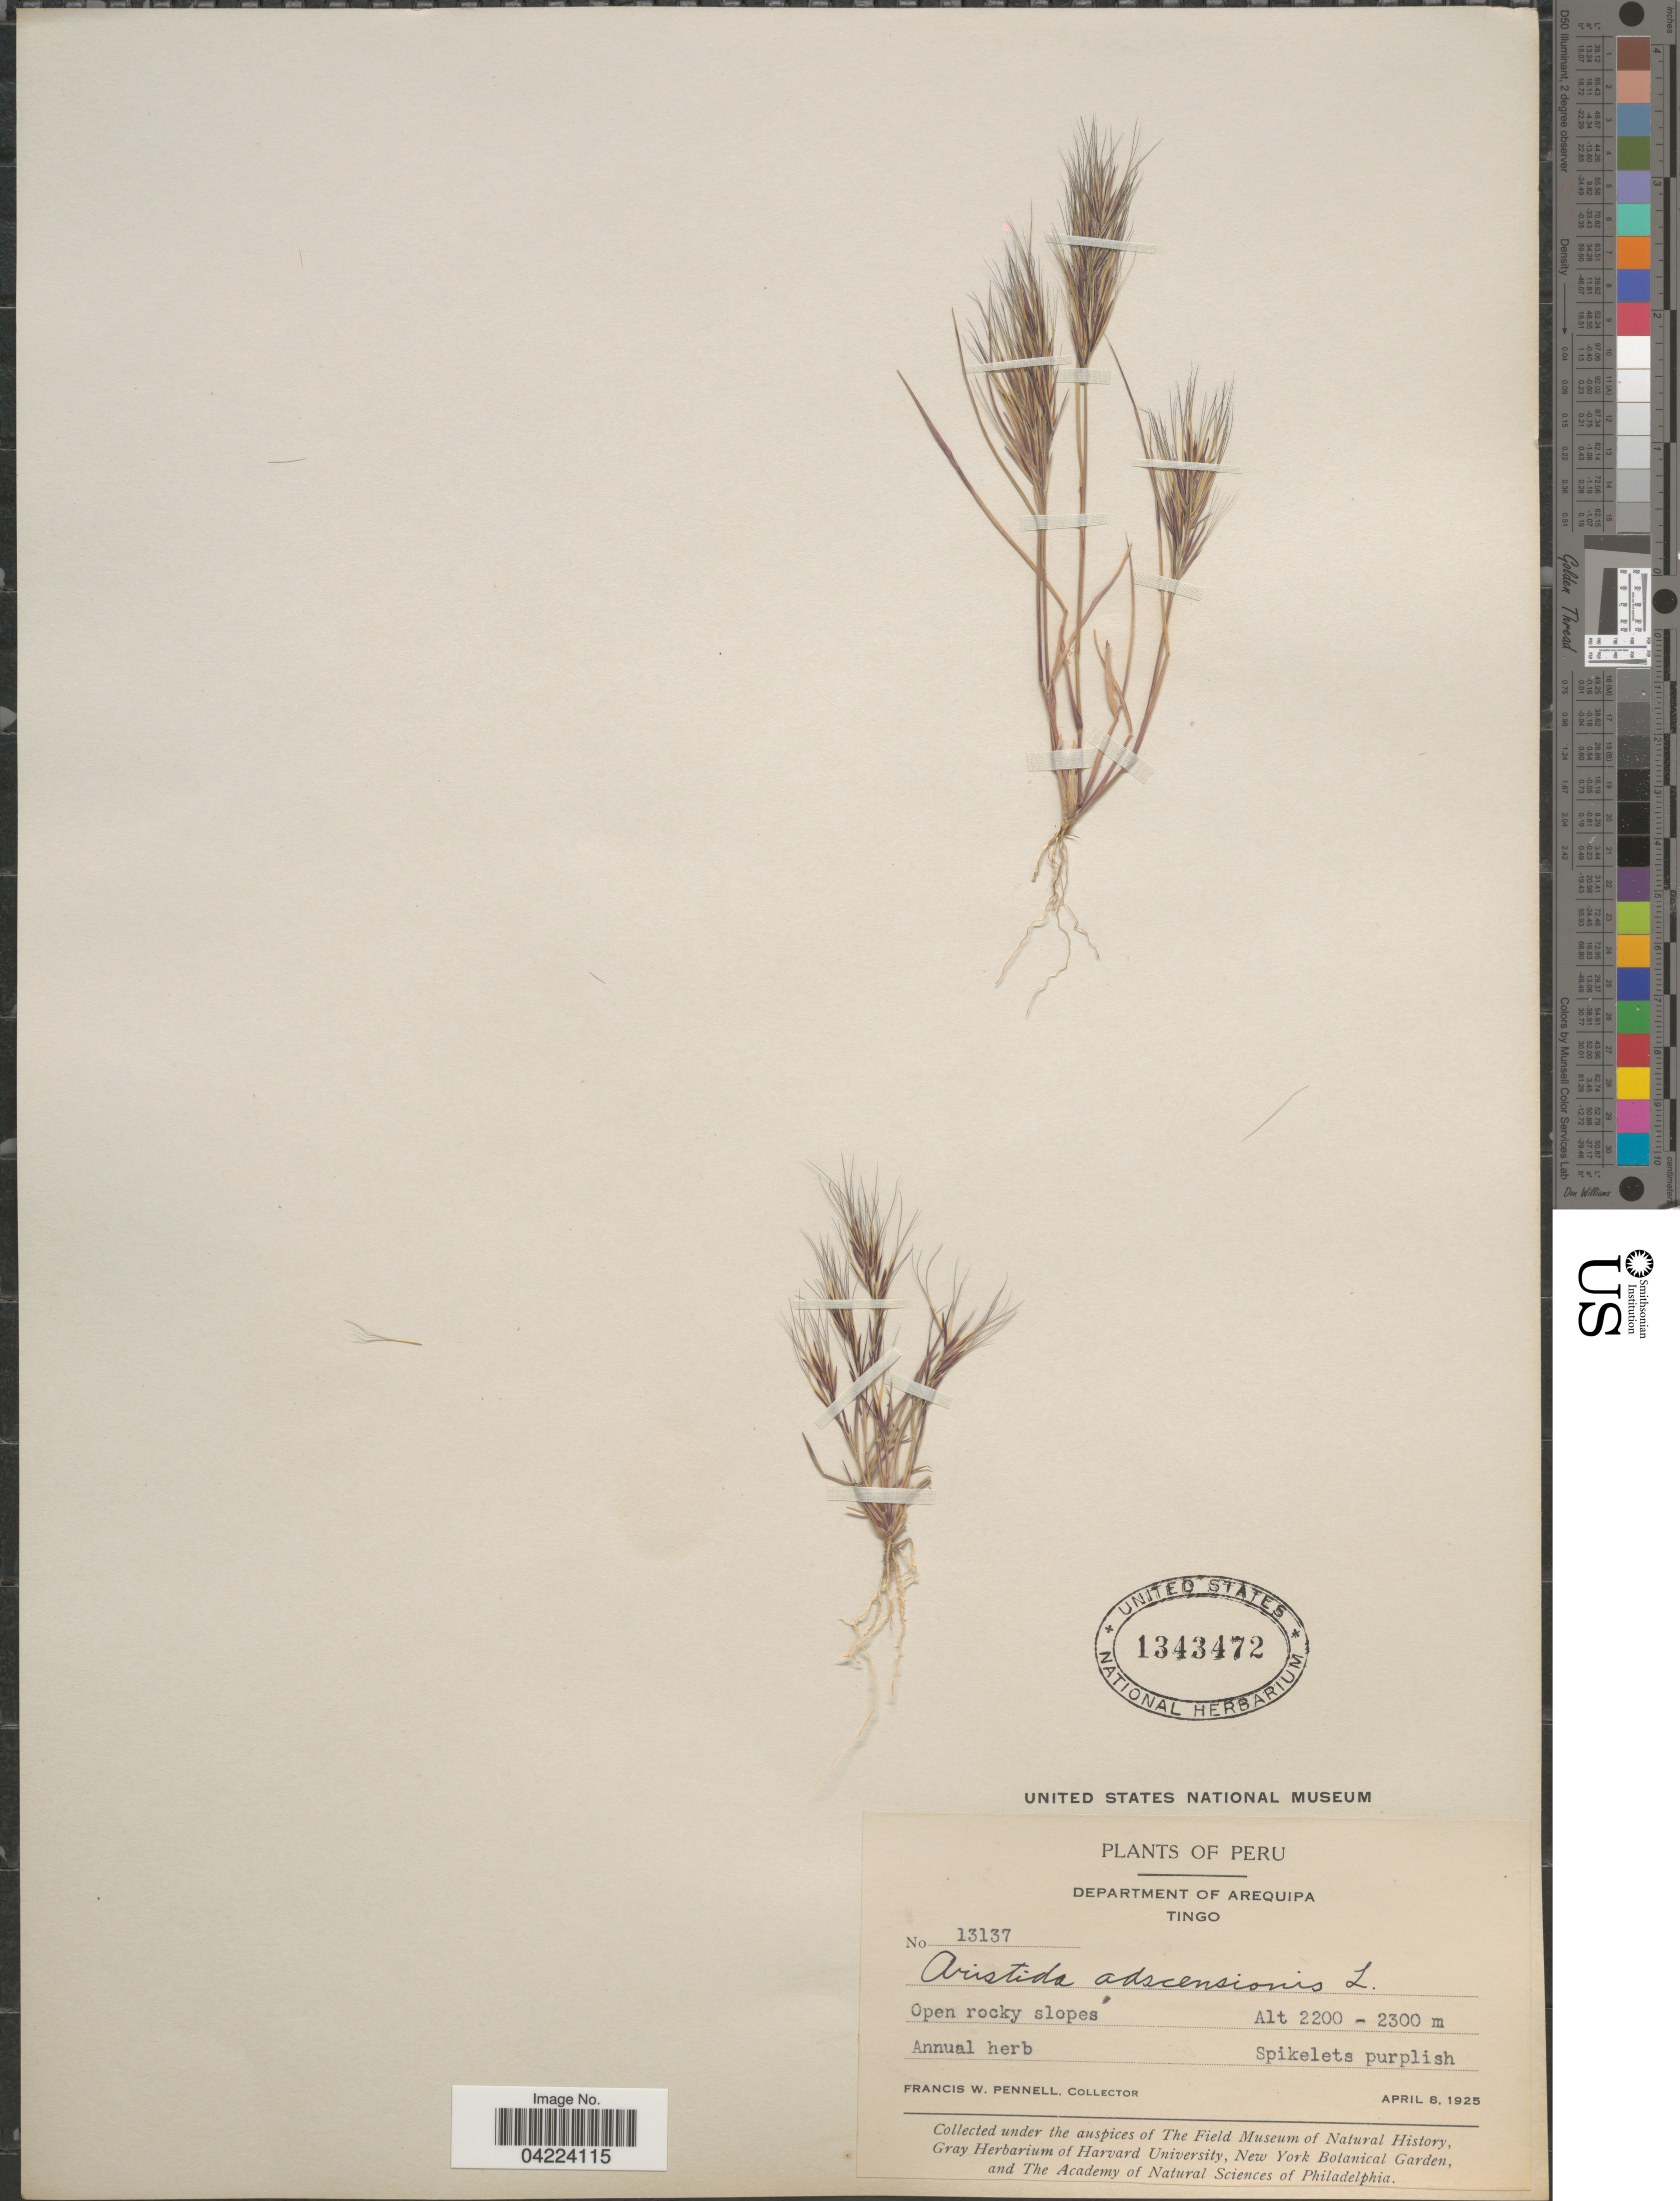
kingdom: Plantae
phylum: Tracheophyta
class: Liliopsida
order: Poales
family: Poaceae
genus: Aristida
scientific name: Aristida adscensionis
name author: L.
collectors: F. W. Pennell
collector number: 13137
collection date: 1925-04-08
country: Peru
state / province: Arequipa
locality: Department of Arequipa. Tingo.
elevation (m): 2200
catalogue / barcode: US 1343472